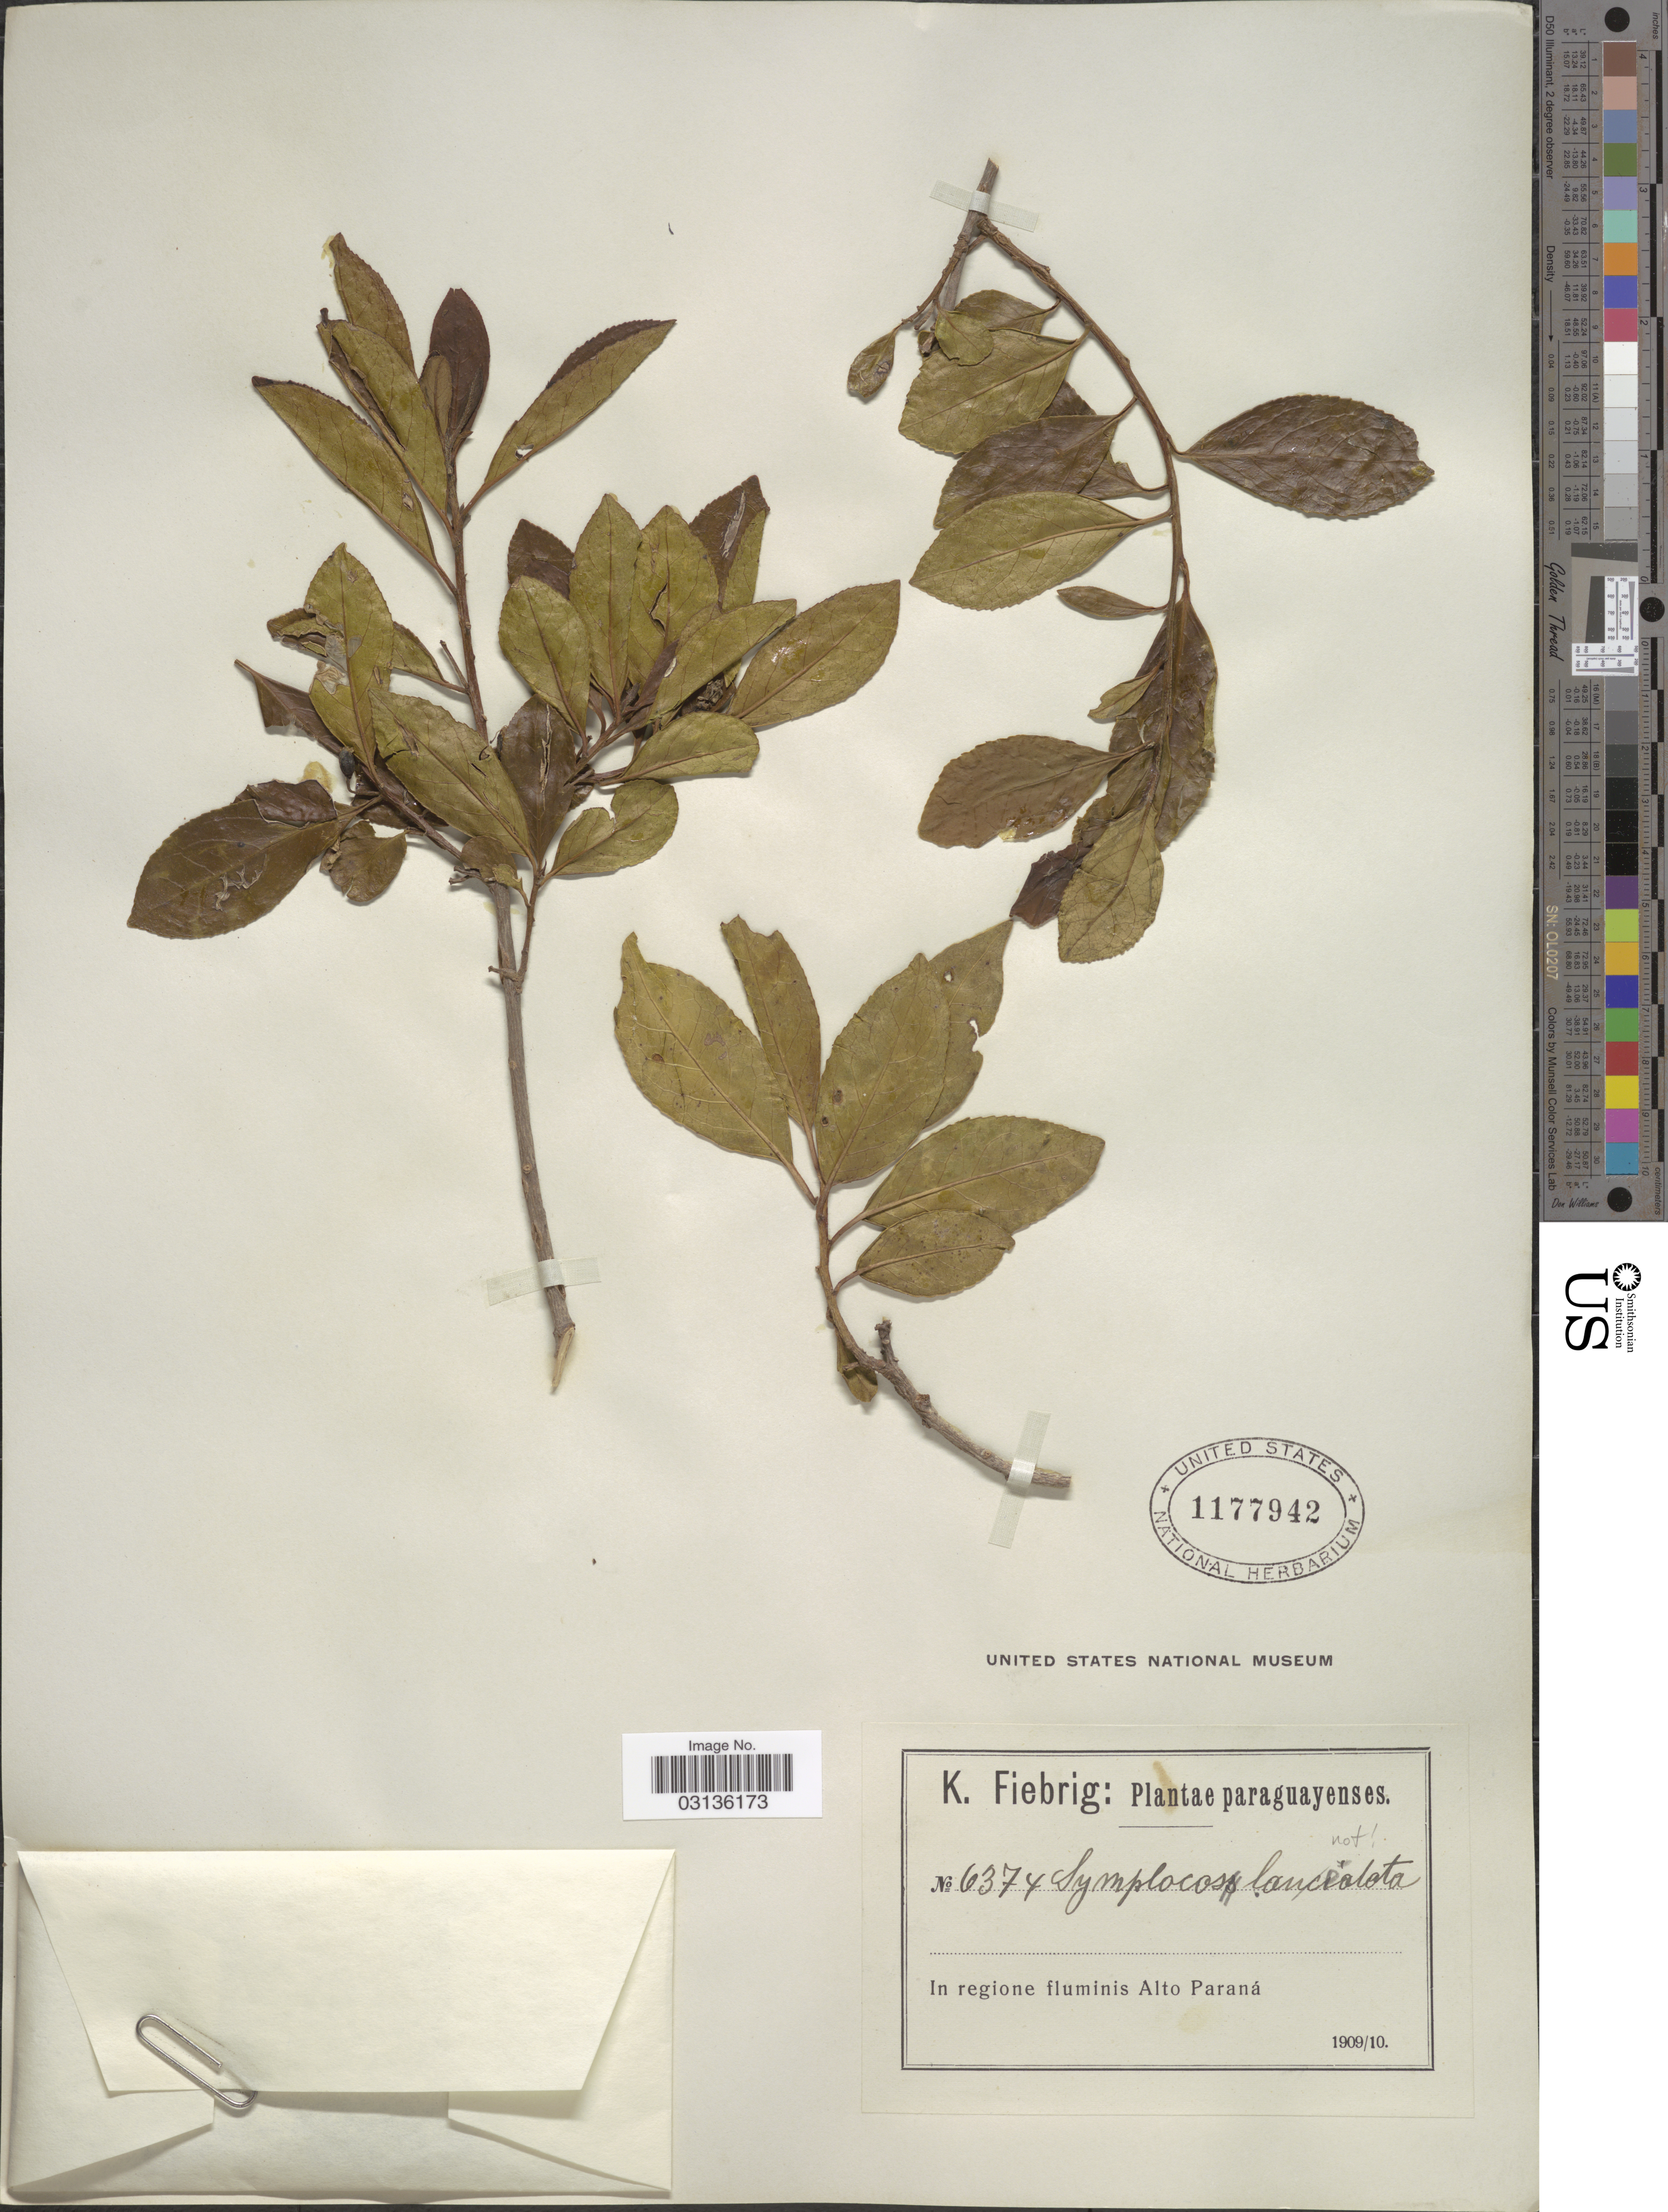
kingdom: Plantae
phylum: Tracheophyta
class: Magnoliopsida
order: Ericales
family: Symplocaceae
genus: Symplocos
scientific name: Symplocos sp.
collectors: K. Fiebrig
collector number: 6374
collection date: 1909/1910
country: Paraguay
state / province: Alto Parana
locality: In regione fluminis Alto Paraná.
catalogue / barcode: US 1177942